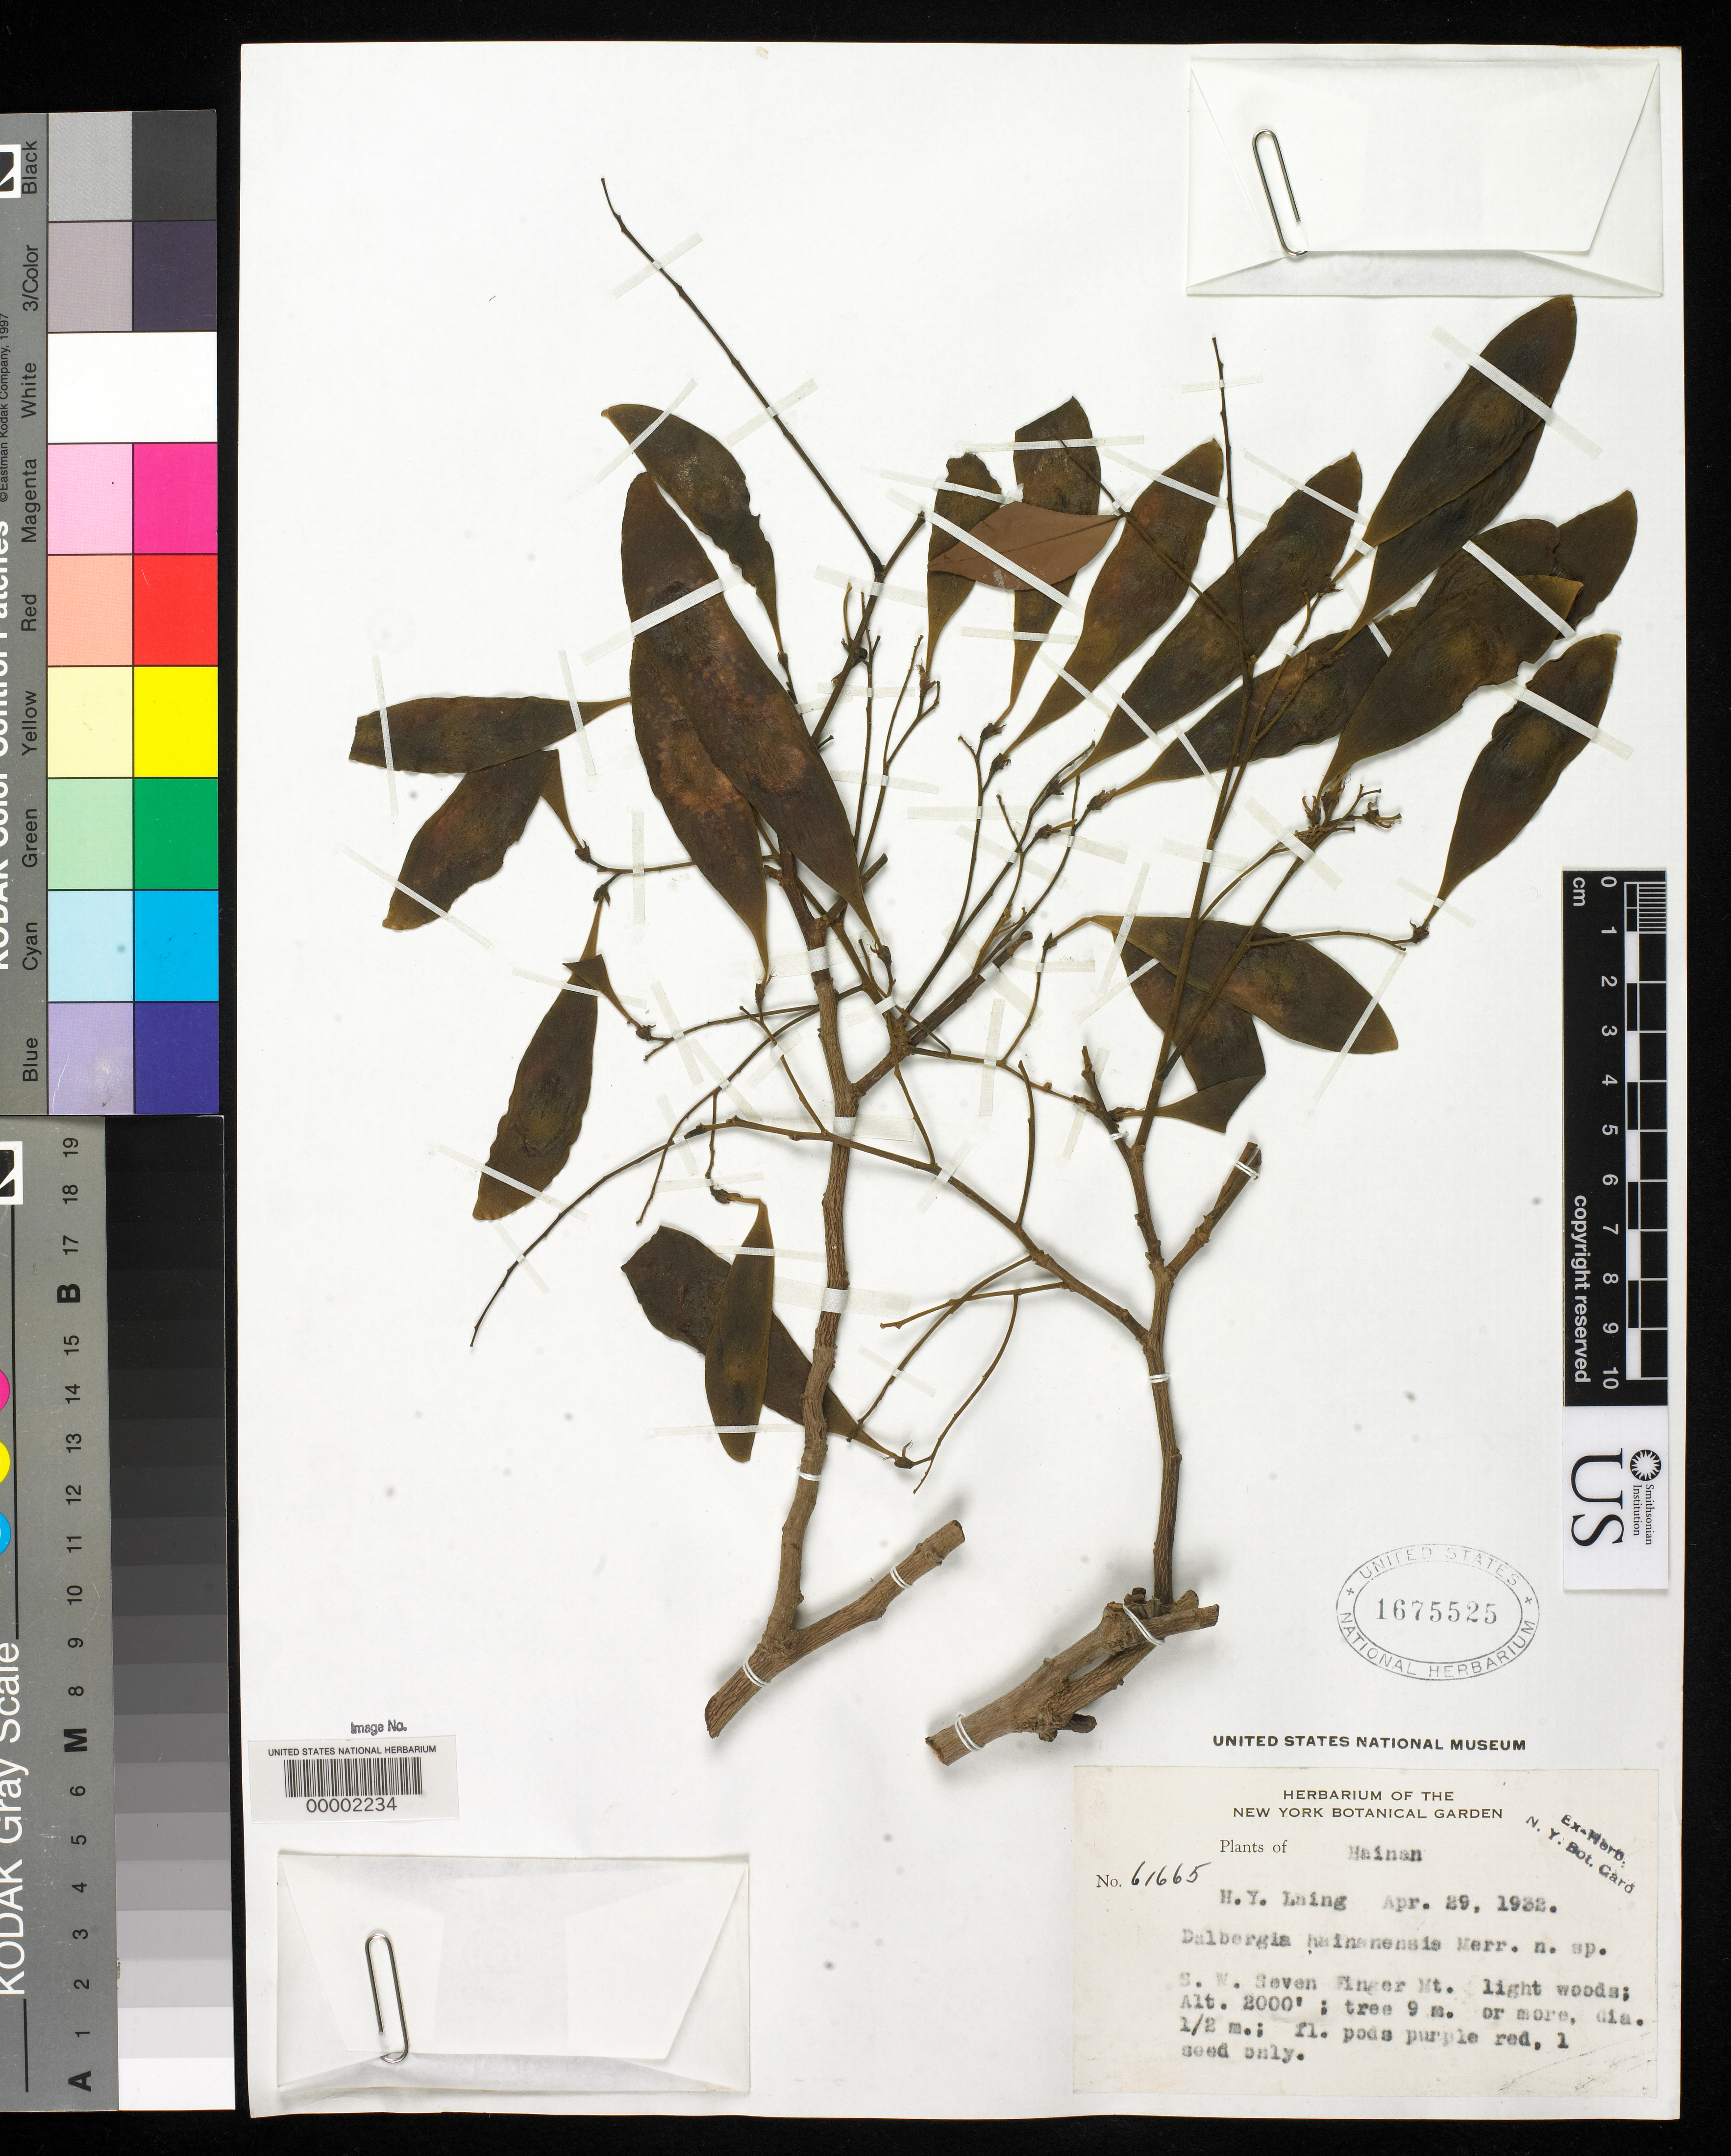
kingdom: Plantae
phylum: Tracheophyta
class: Magnoliopsida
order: Fabales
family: Fabaceae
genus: Dalbergia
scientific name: Dalbergia hainanensis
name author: Merr. & Chun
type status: Isotype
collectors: H. Y. Liang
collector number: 61665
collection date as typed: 29 Apr 1932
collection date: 1932-04-29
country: China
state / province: Hainan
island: Hainan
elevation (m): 2000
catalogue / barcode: US 1675525